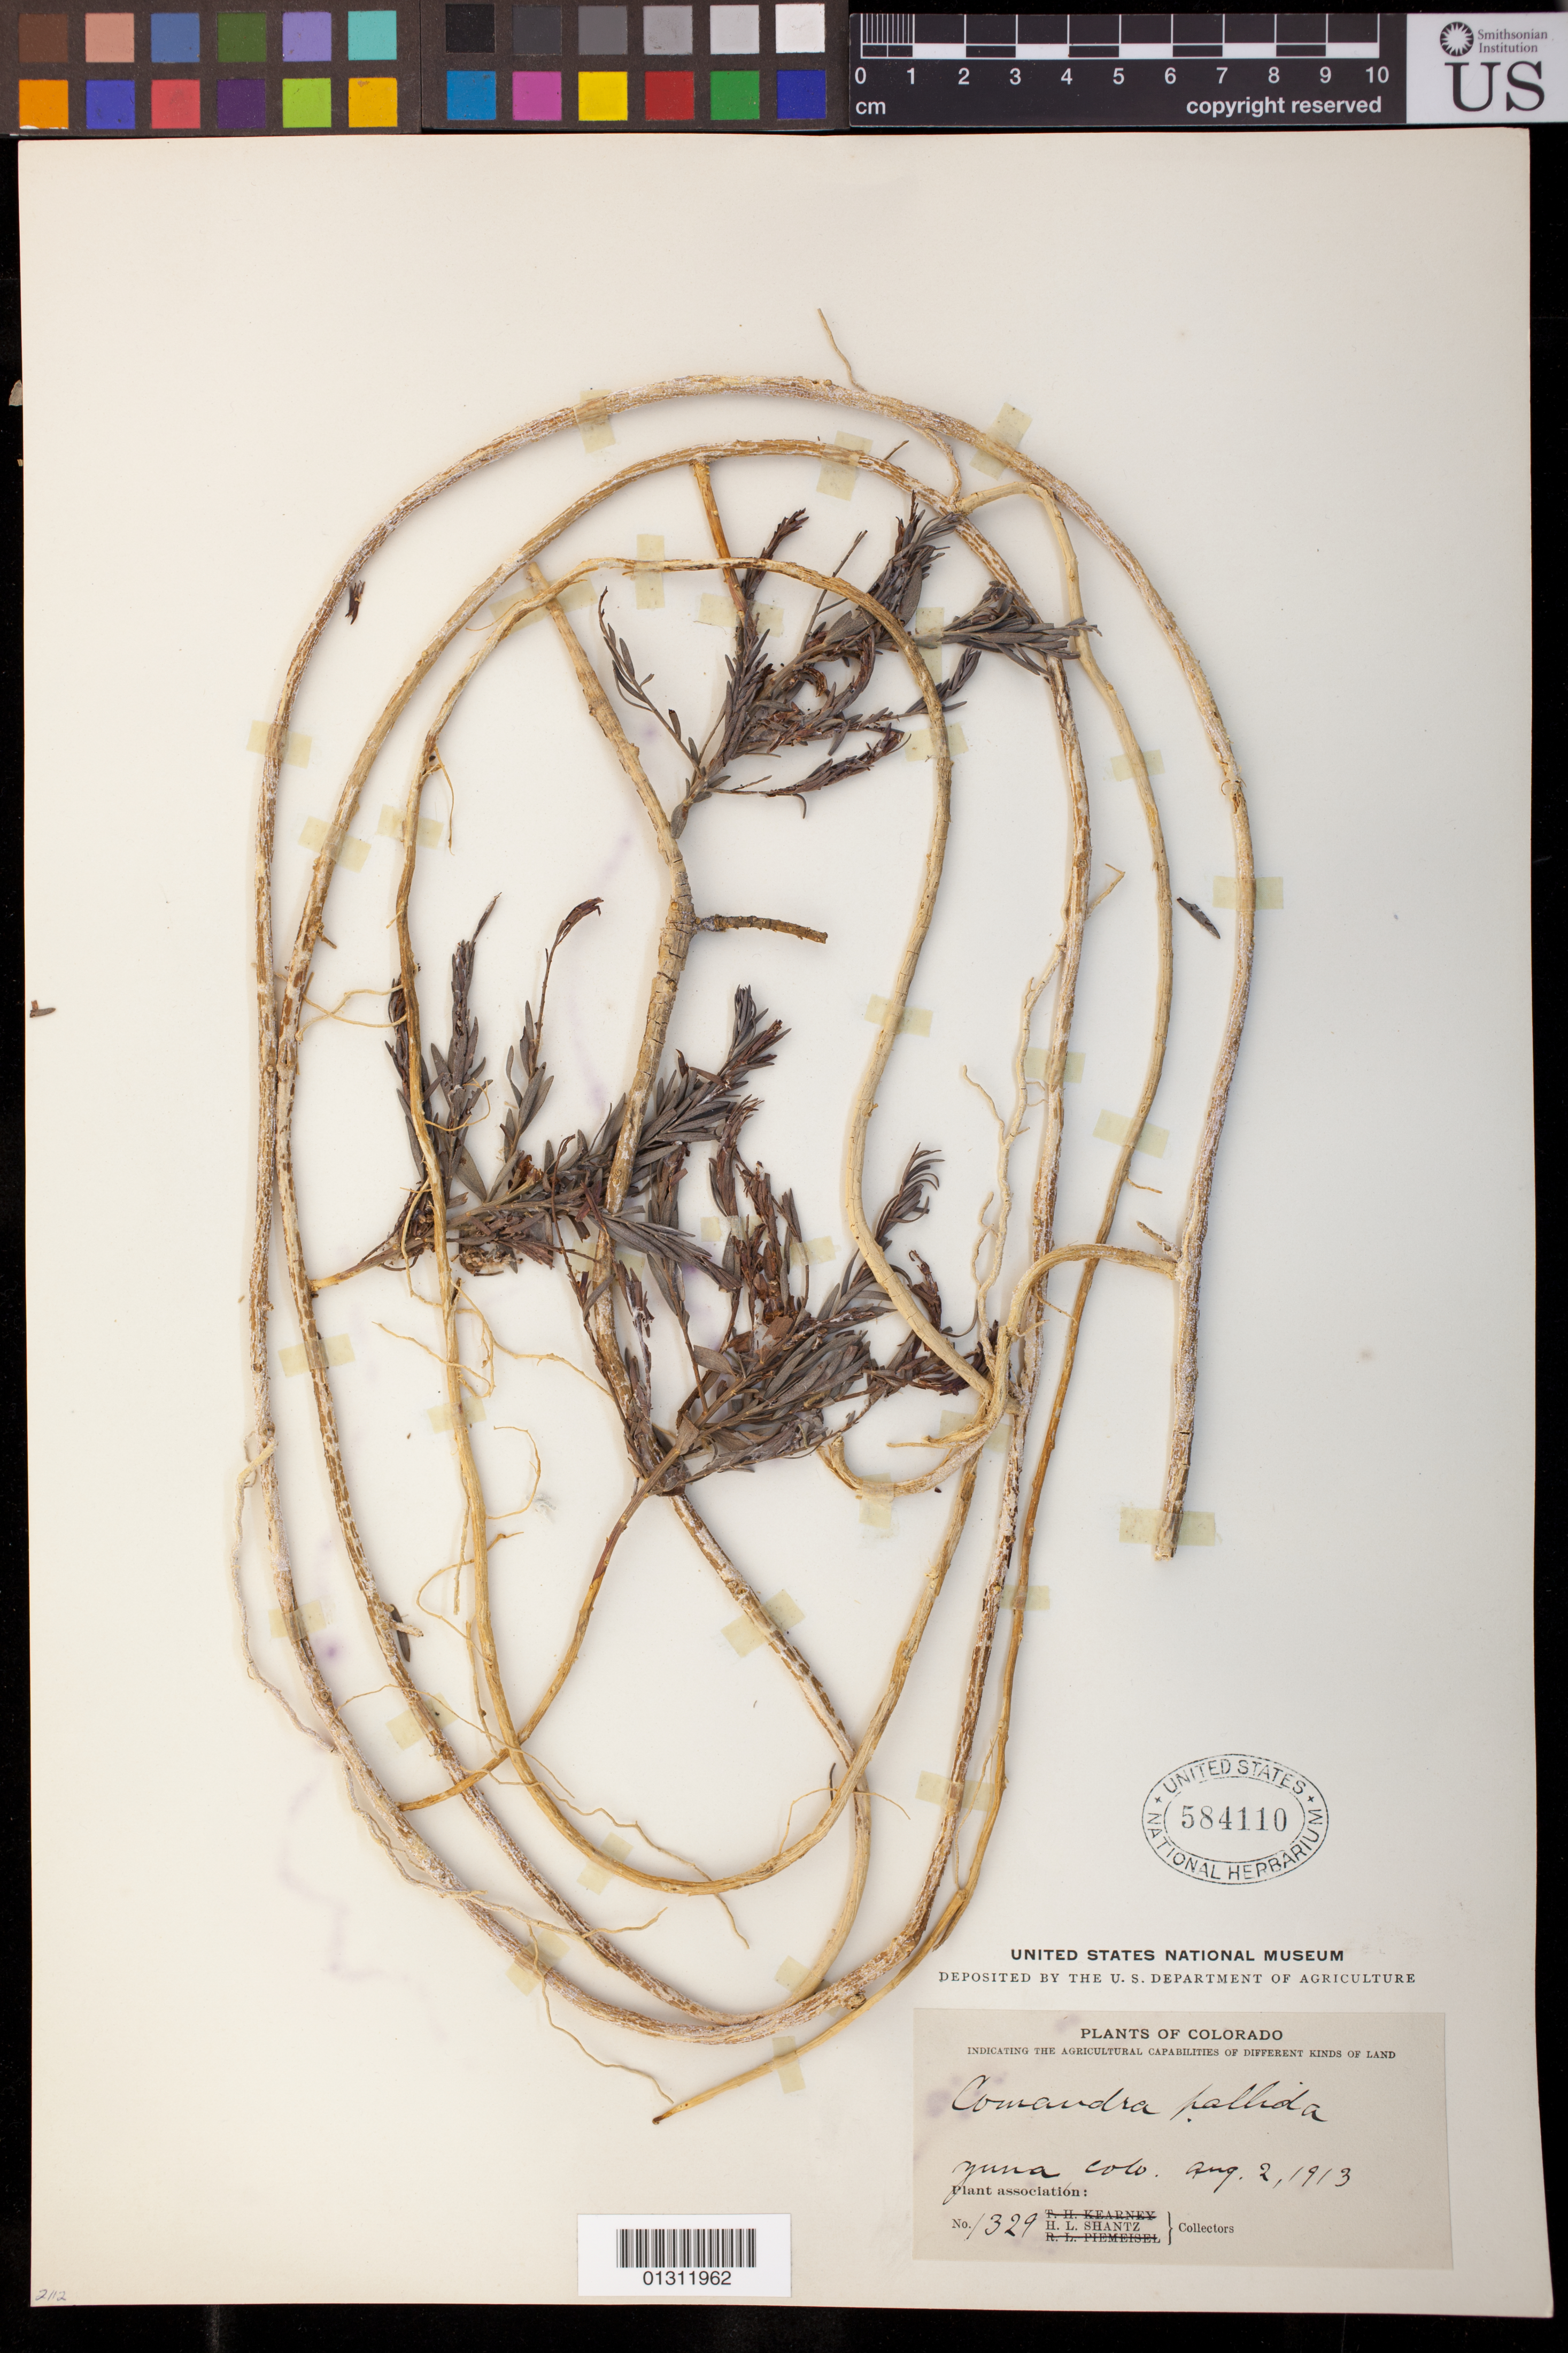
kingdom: Plantae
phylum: Tracheophyta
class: Magnoliopsida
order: Santalales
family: Comandraceae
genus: Comandra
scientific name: Comandra pallida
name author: A. DC.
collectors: H. Shantz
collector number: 1329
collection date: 1913-08-02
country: United States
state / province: Colorado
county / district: Yuma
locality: Yuma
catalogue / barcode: US 584110